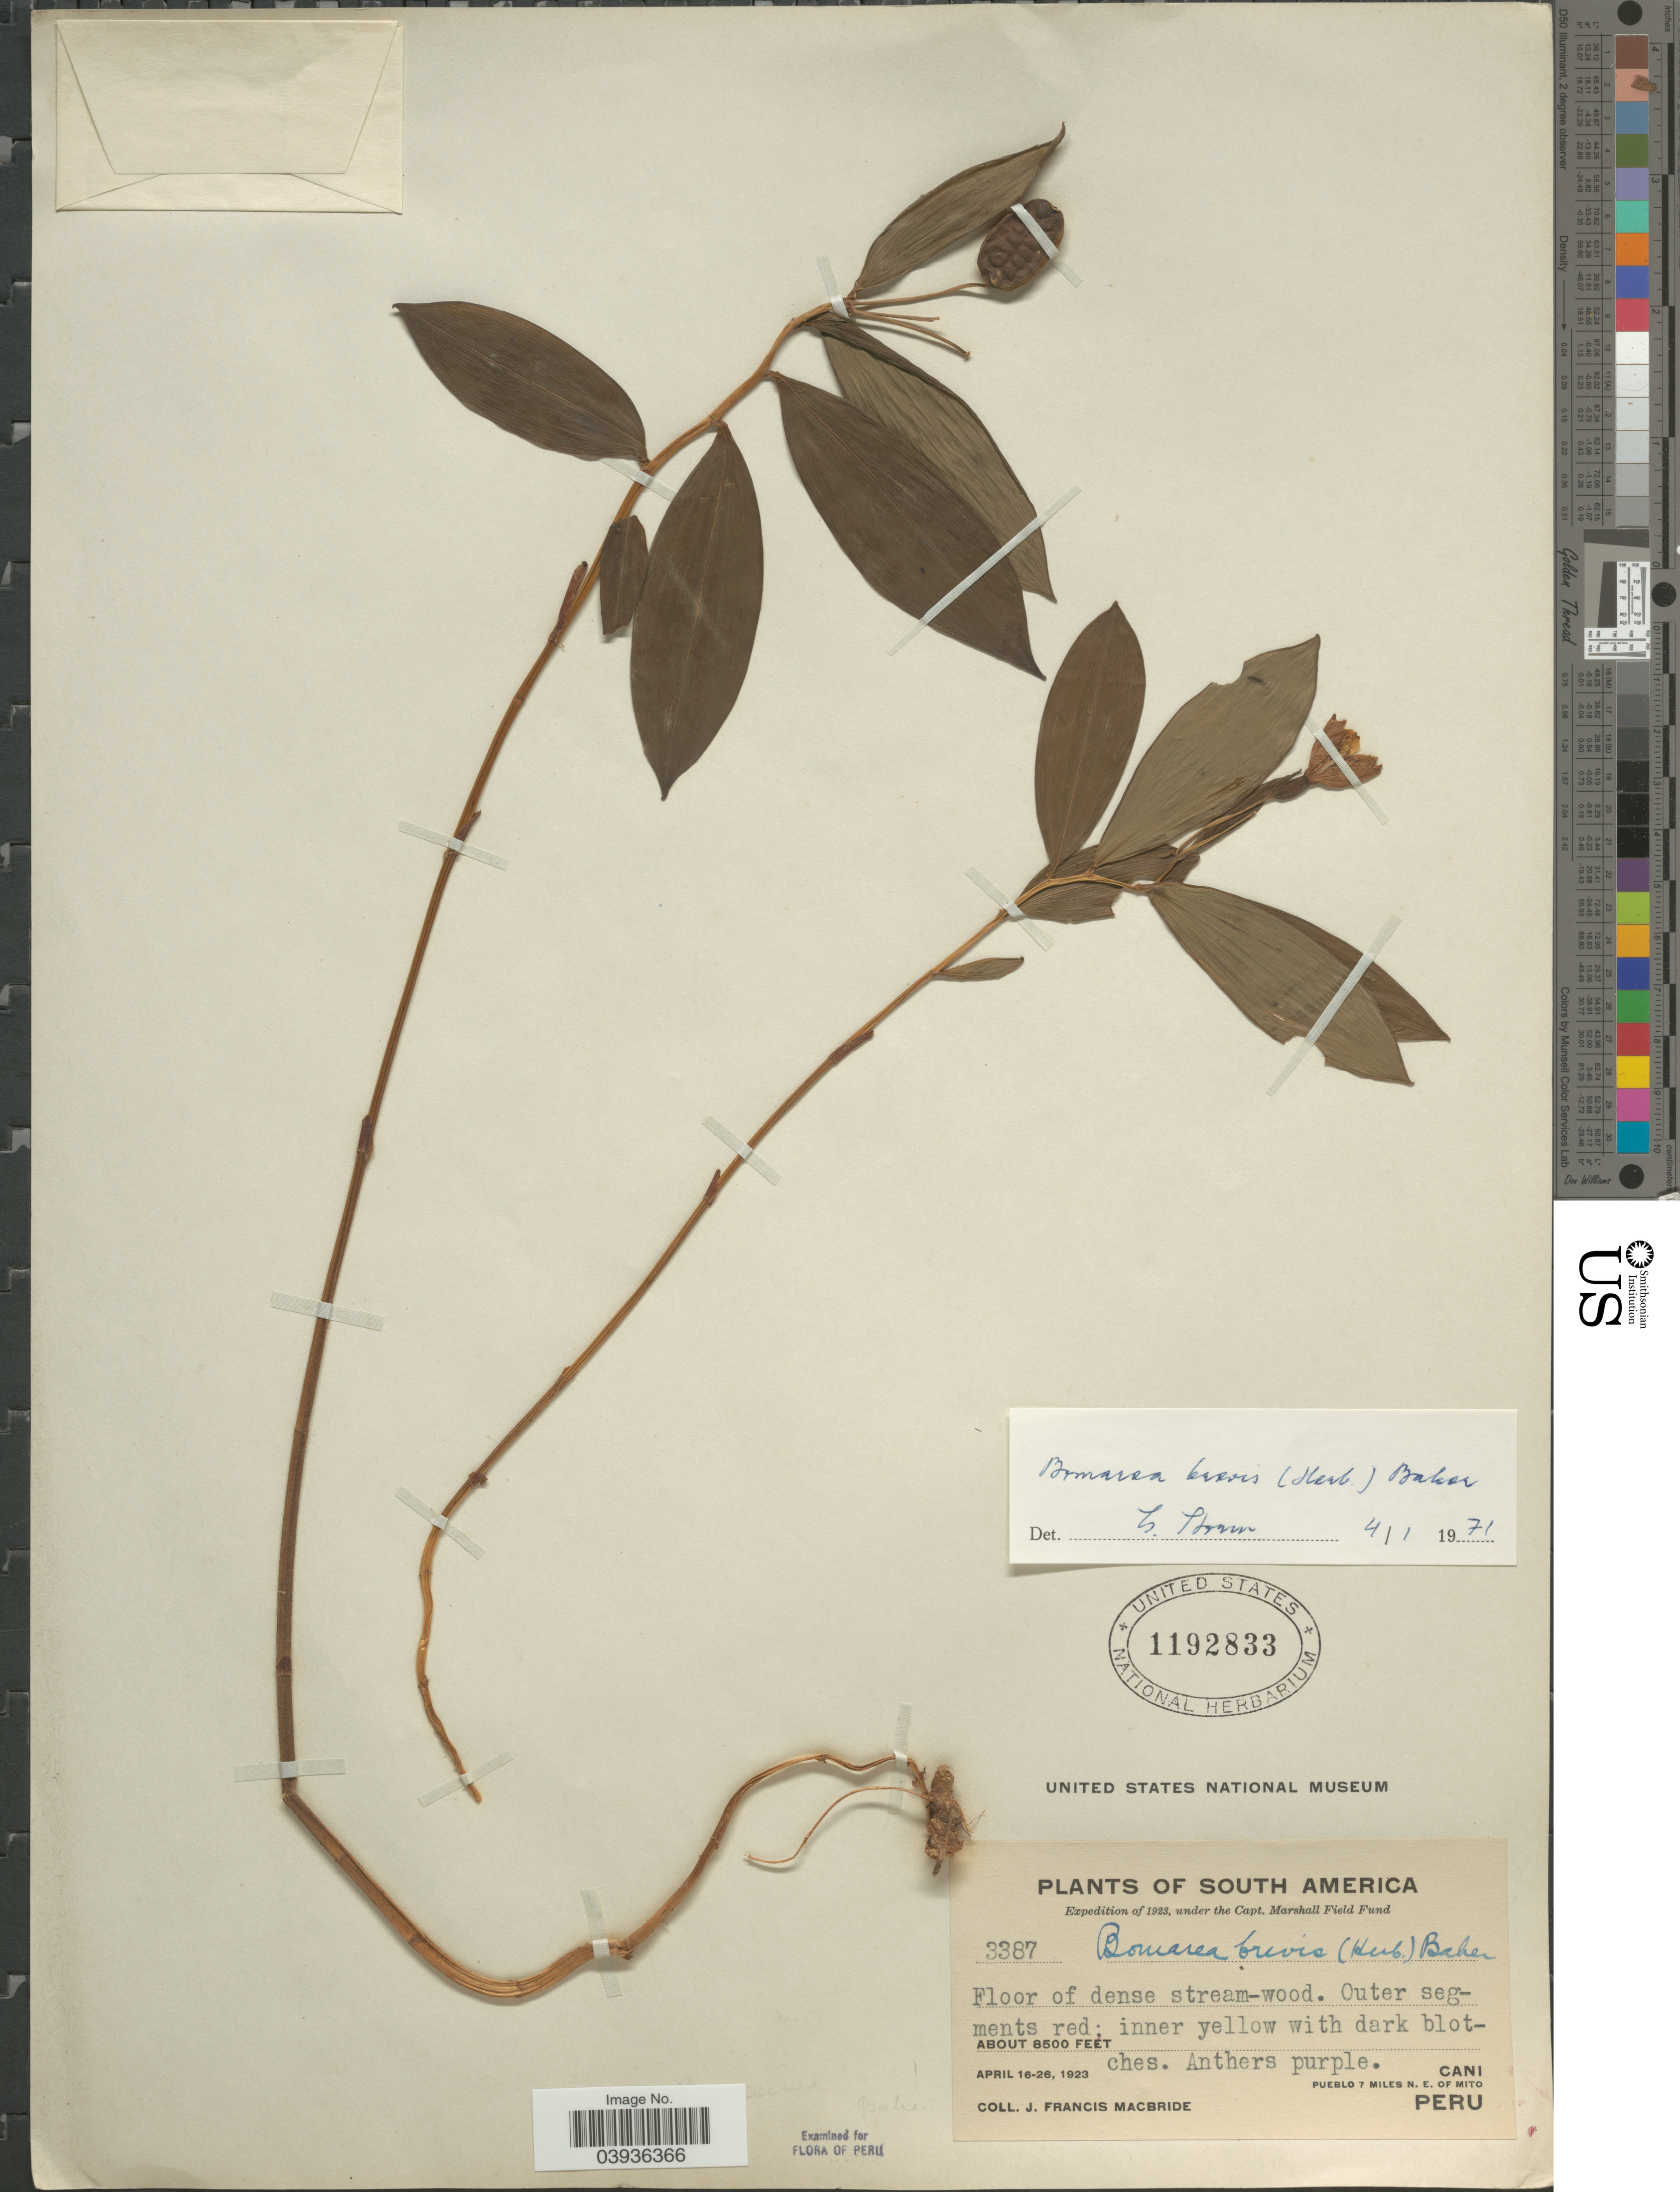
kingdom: Plantae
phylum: Tracheophyta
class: Liliopsida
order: Liliales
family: Alstroemeriaceae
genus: Bomarea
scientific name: Bomarea brevis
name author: (Herb.) Baker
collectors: J. F. Macbride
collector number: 3387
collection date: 1923-04-16/1923-04-26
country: Peru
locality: South America. Cani. Pueblo 7 miles N. E. of Mito.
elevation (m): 2591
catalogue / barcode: US 1192833